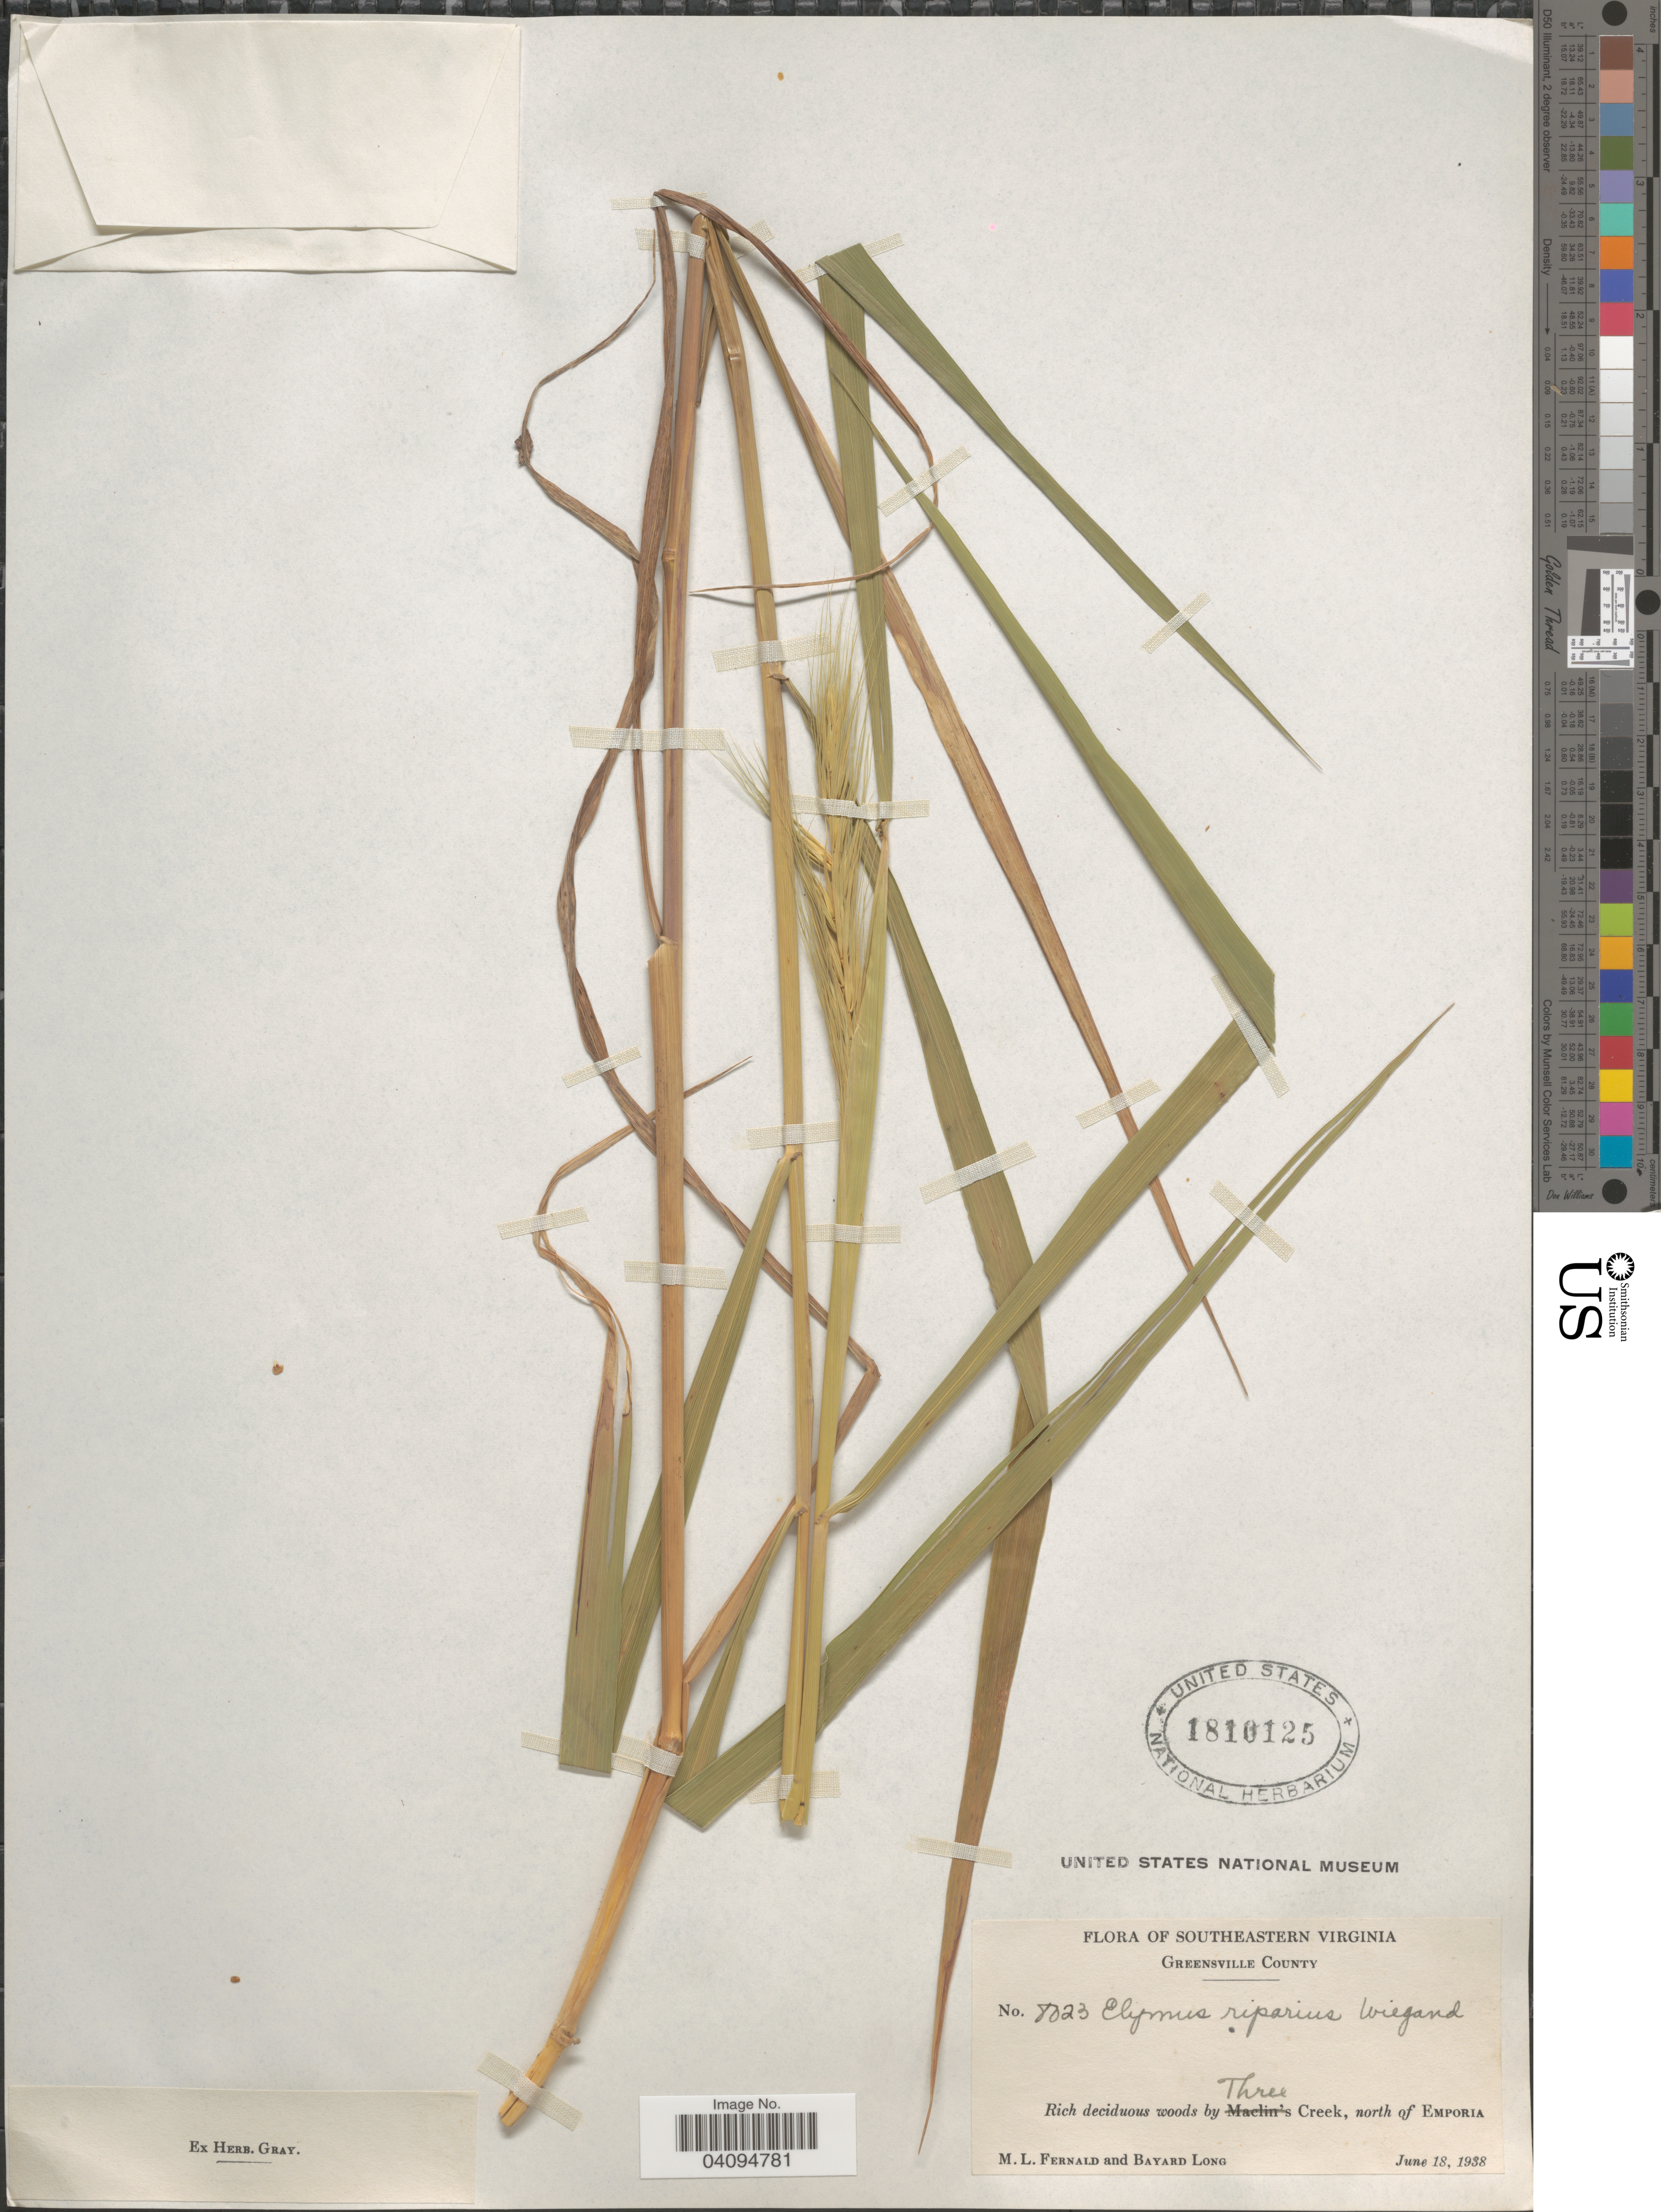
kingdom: Plantae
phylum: Tracheophyta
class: Liliopsida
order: Poales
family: Poaceae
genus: Elymus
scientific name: Elymus riparius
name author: Wiegand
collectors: M. L. Fernald & B. Long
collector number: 8023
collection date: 1938-06-18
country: United States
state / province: Virginia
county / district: Greensville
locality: Southeastern Virginia. Greensville County. Rich deciduous woods by Three Creek, north of Emporia.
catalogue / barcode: US 1810125